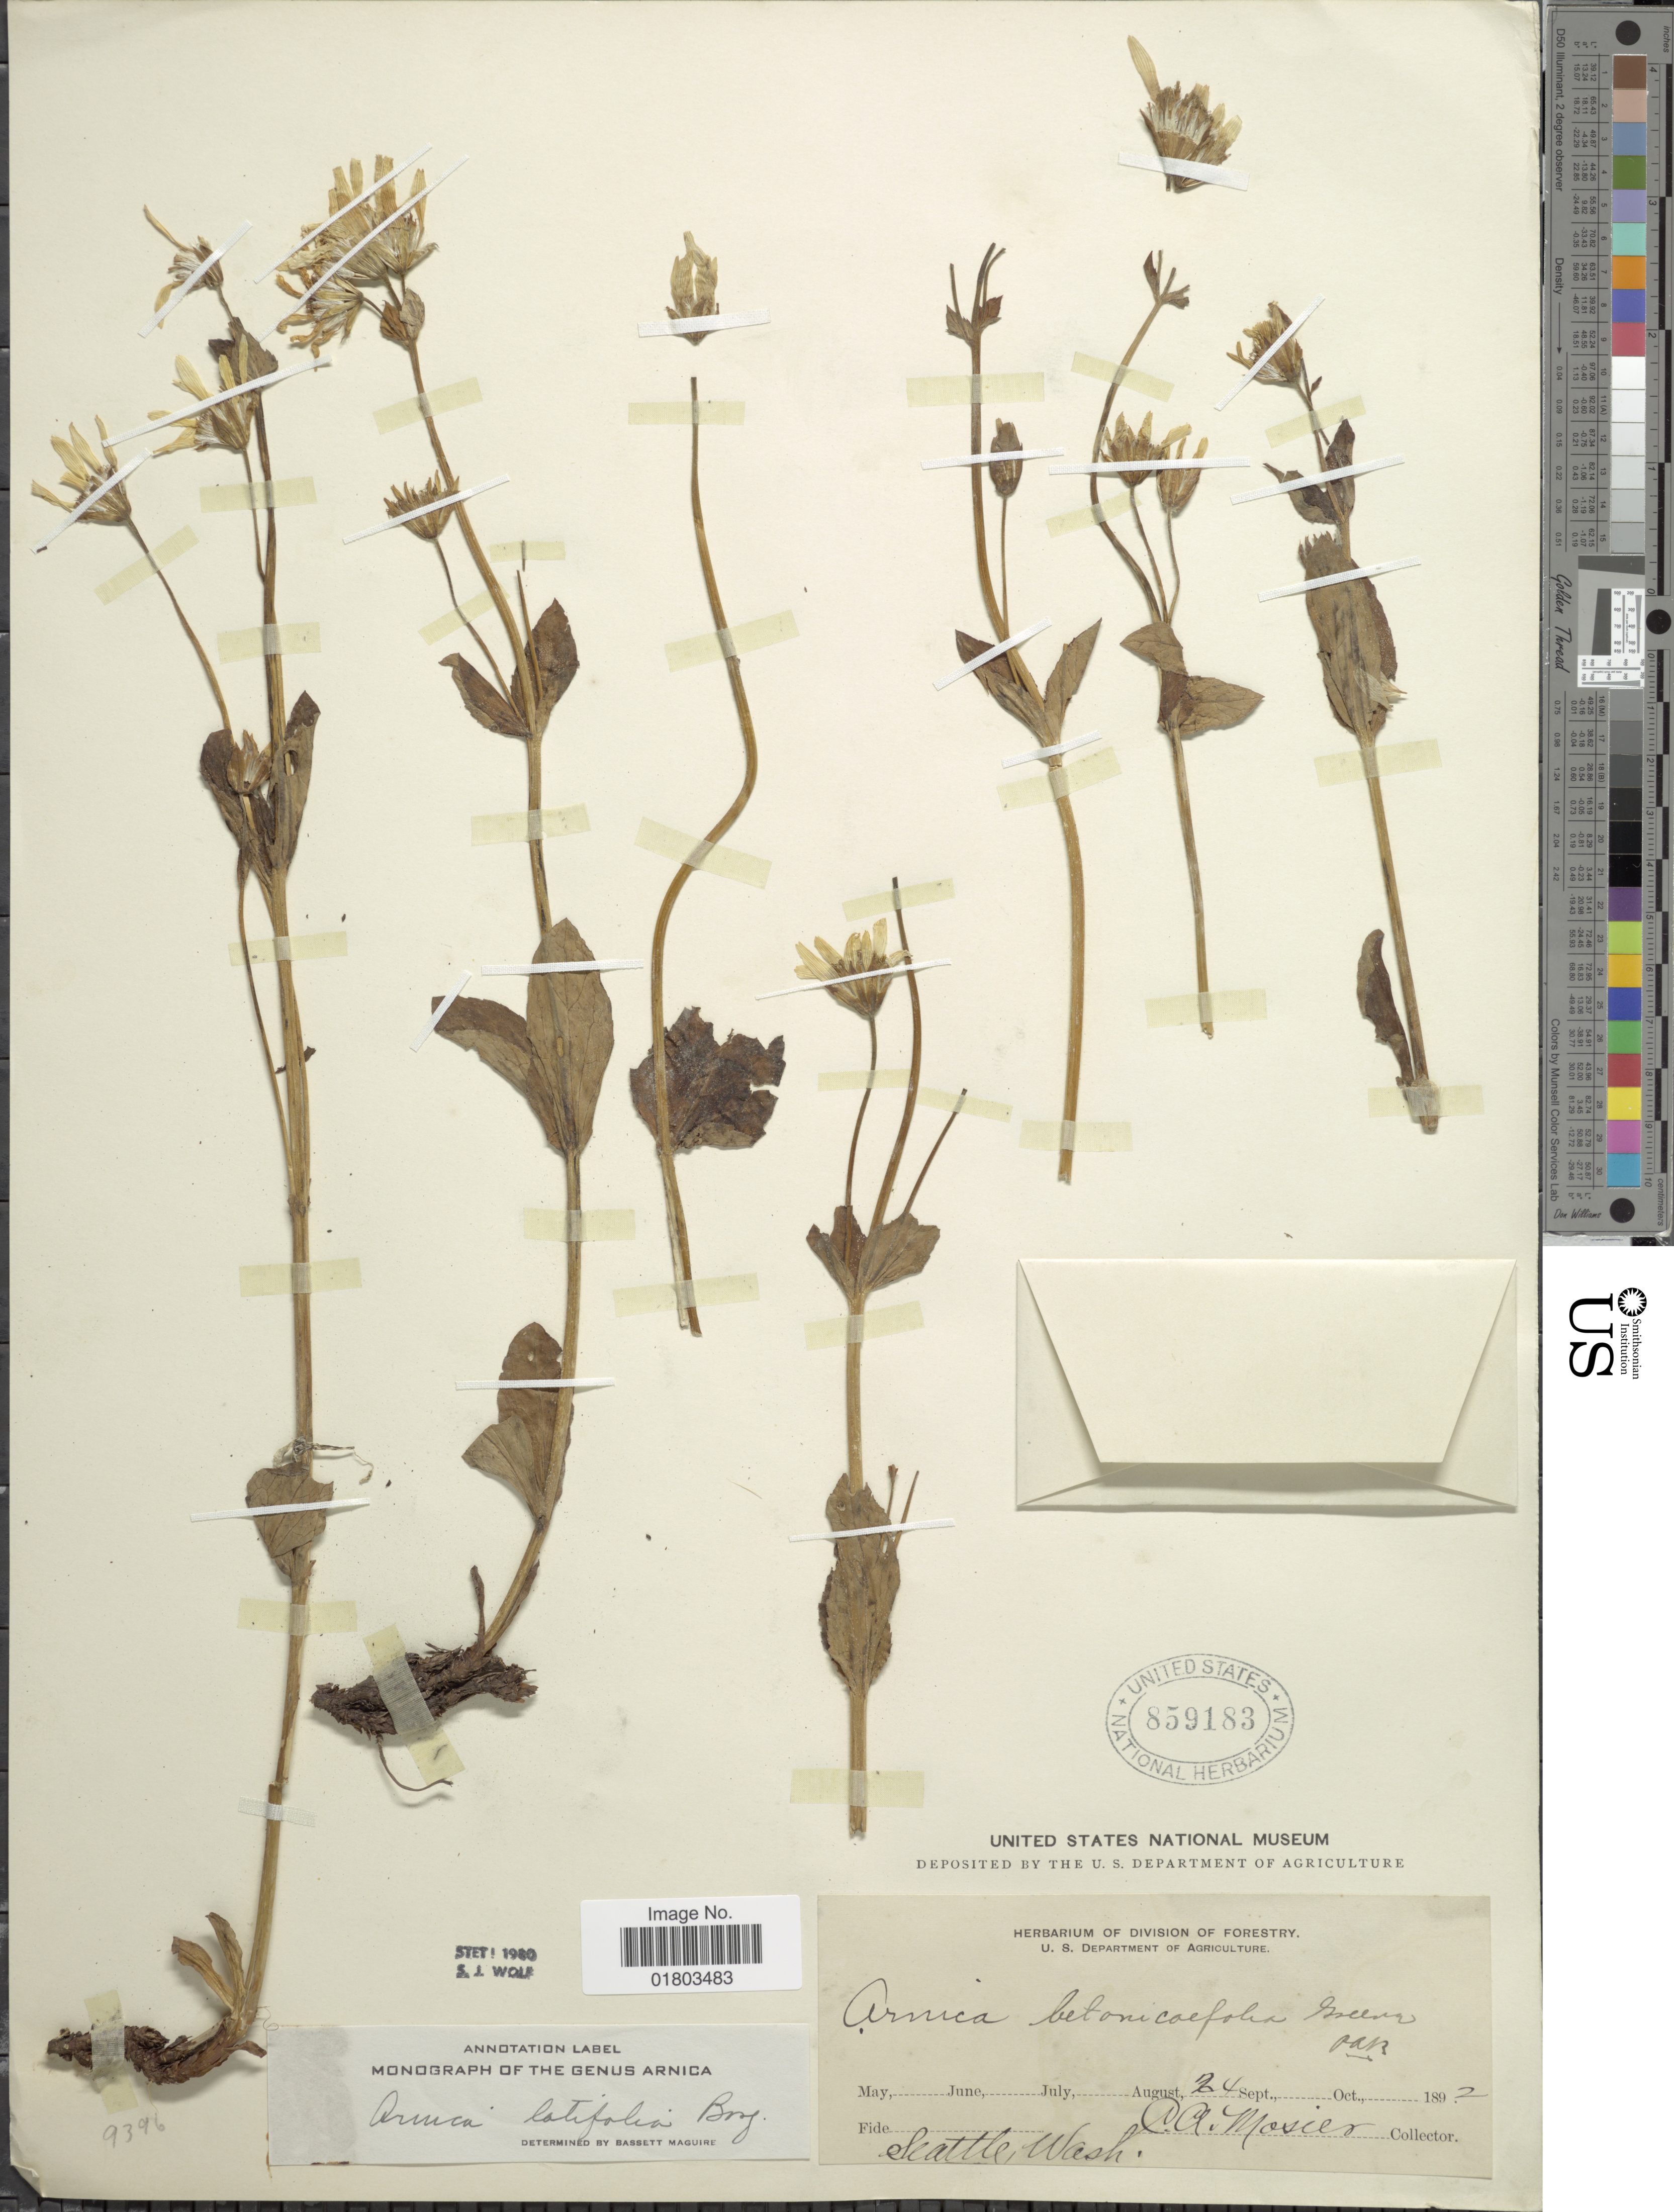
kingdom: Plantae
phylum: Tracheophyta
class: Magnoliopsida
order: Asterales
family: Asteraceae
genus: Arnica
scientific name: Arnica latifolia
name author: Bong.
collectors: C. A. Mosier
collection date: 1892-08-24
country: United States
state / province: Washington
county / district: King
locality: Seattle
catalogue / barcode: US 859183